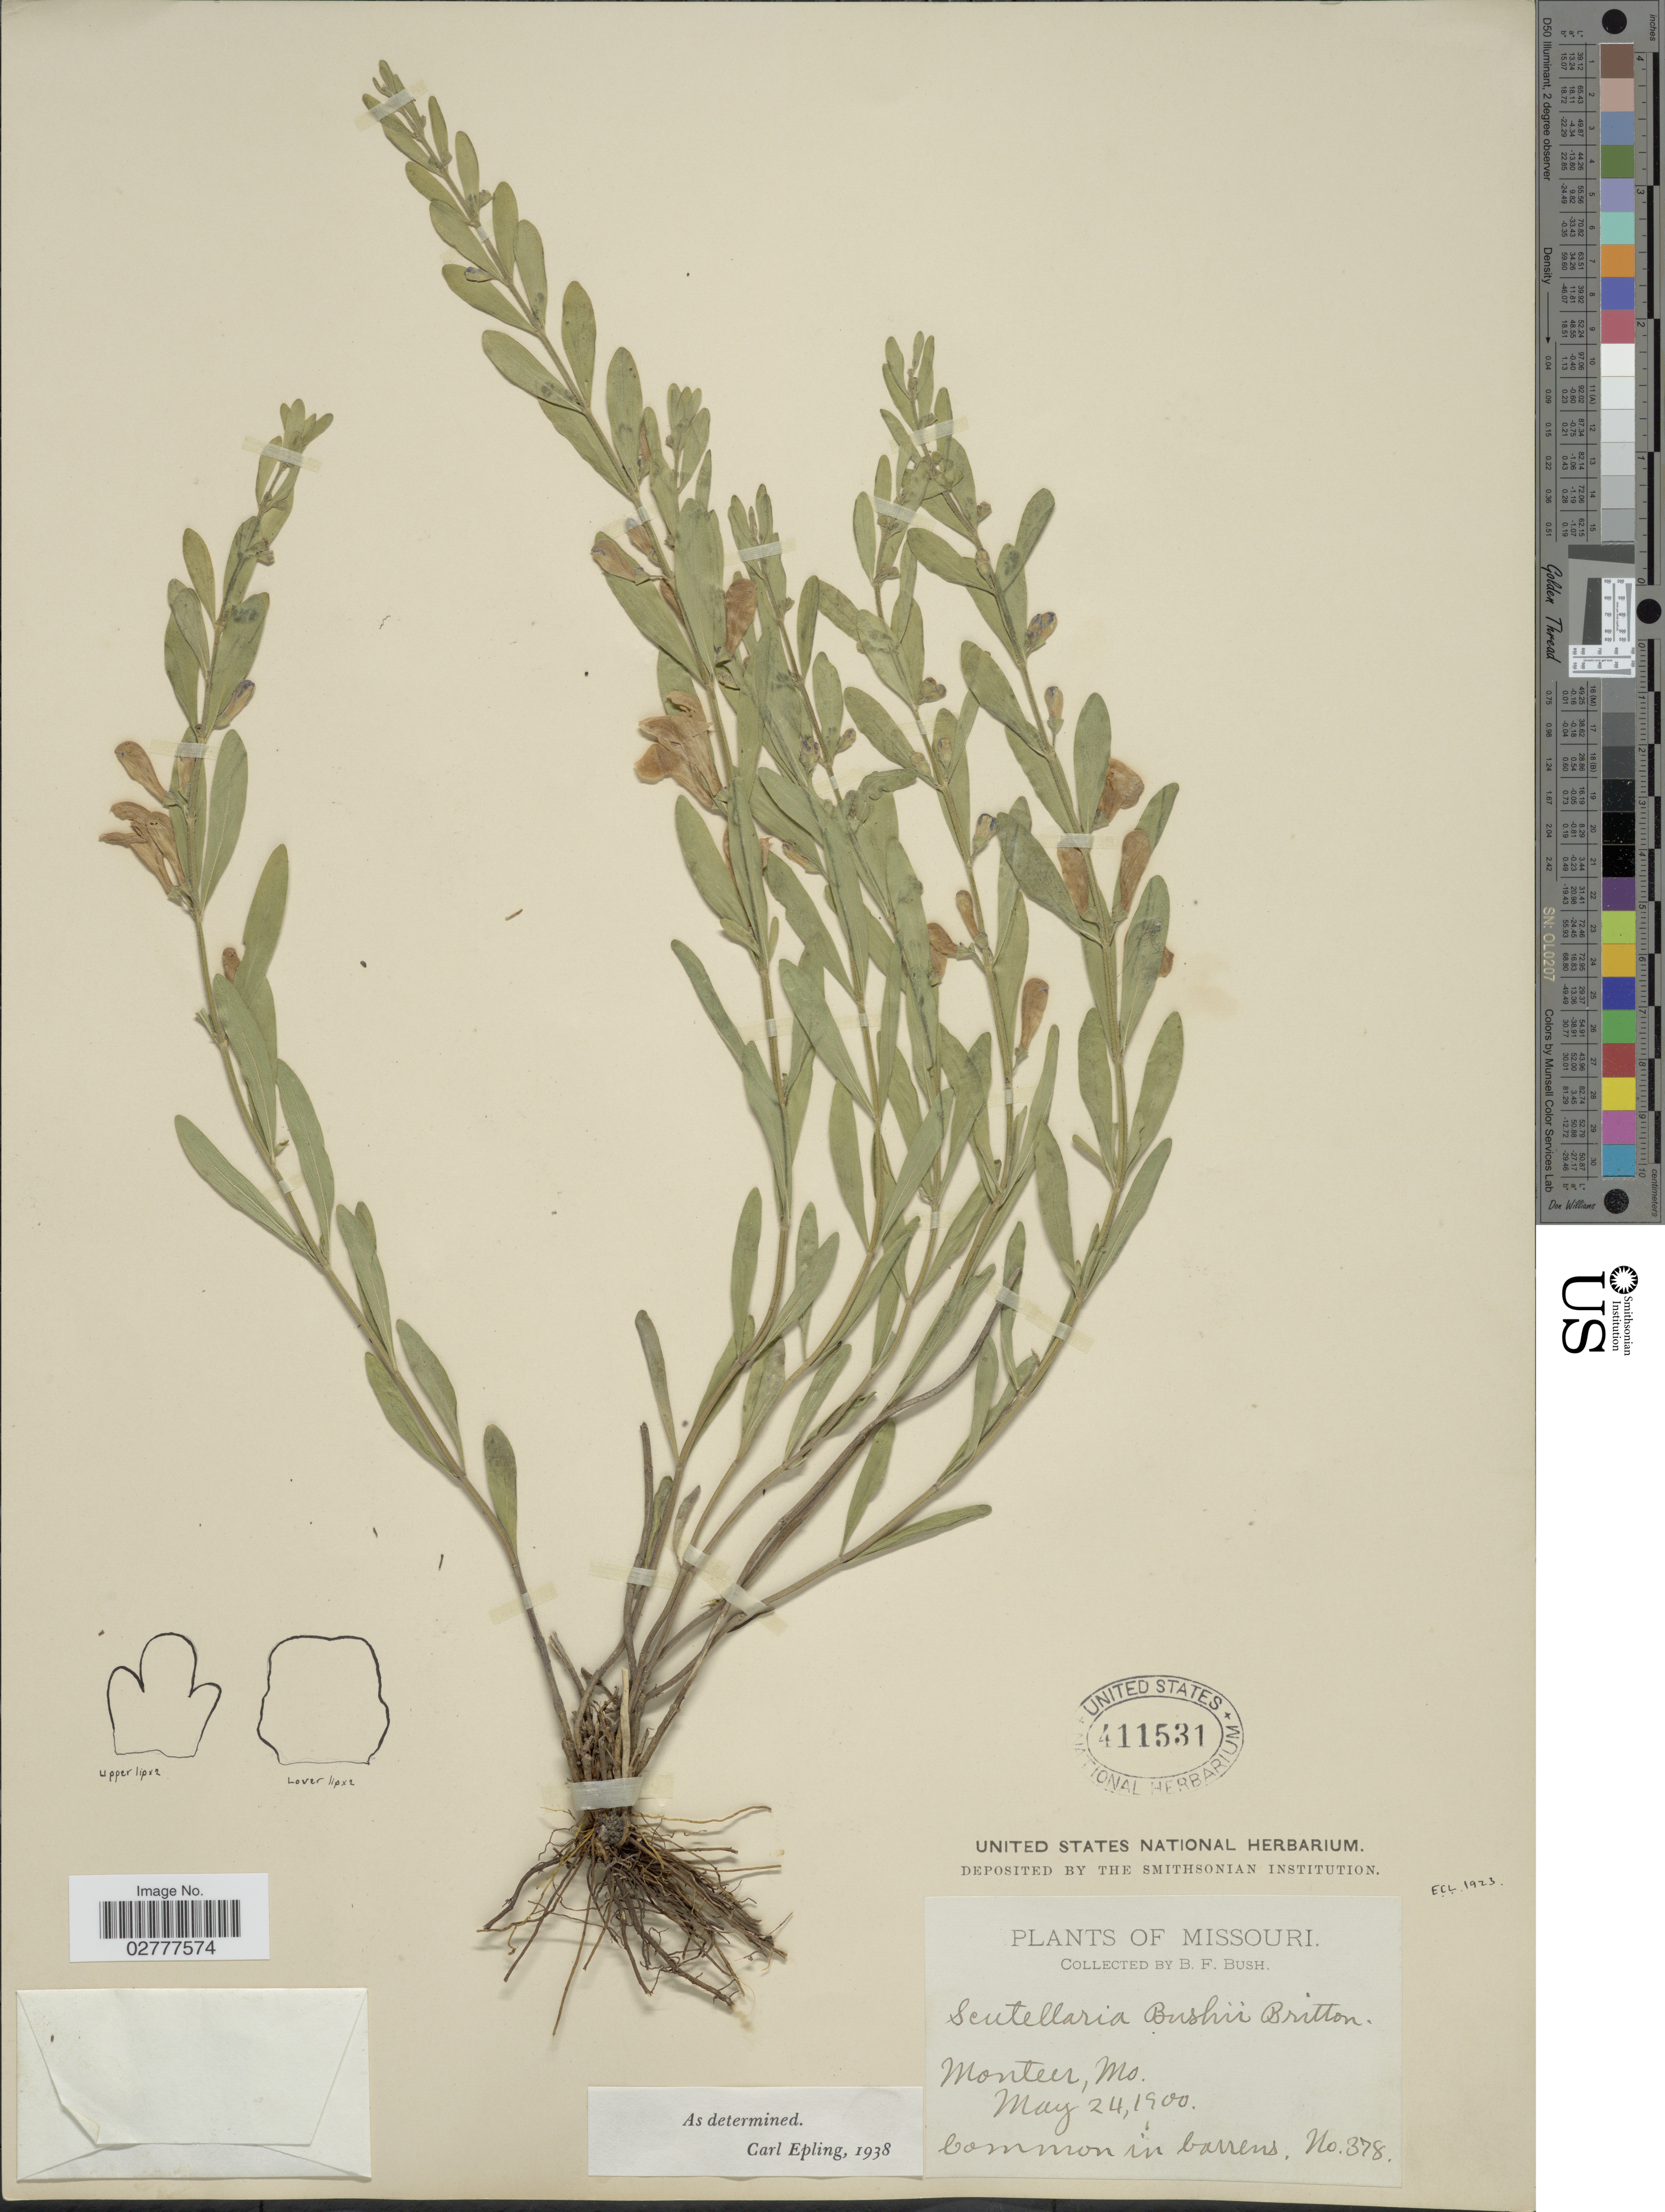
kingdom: Plantae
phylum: Tracheophyta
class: Magnoliopsida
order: Lamiales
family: Lamiaceae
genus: Scutellaria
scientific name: Scutellaria bushii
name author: Britton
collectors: B. F. Bush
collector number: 378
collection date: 1900-05-24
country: United States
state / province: Missouri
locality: Monteer, Mo.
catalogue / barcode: US 411531